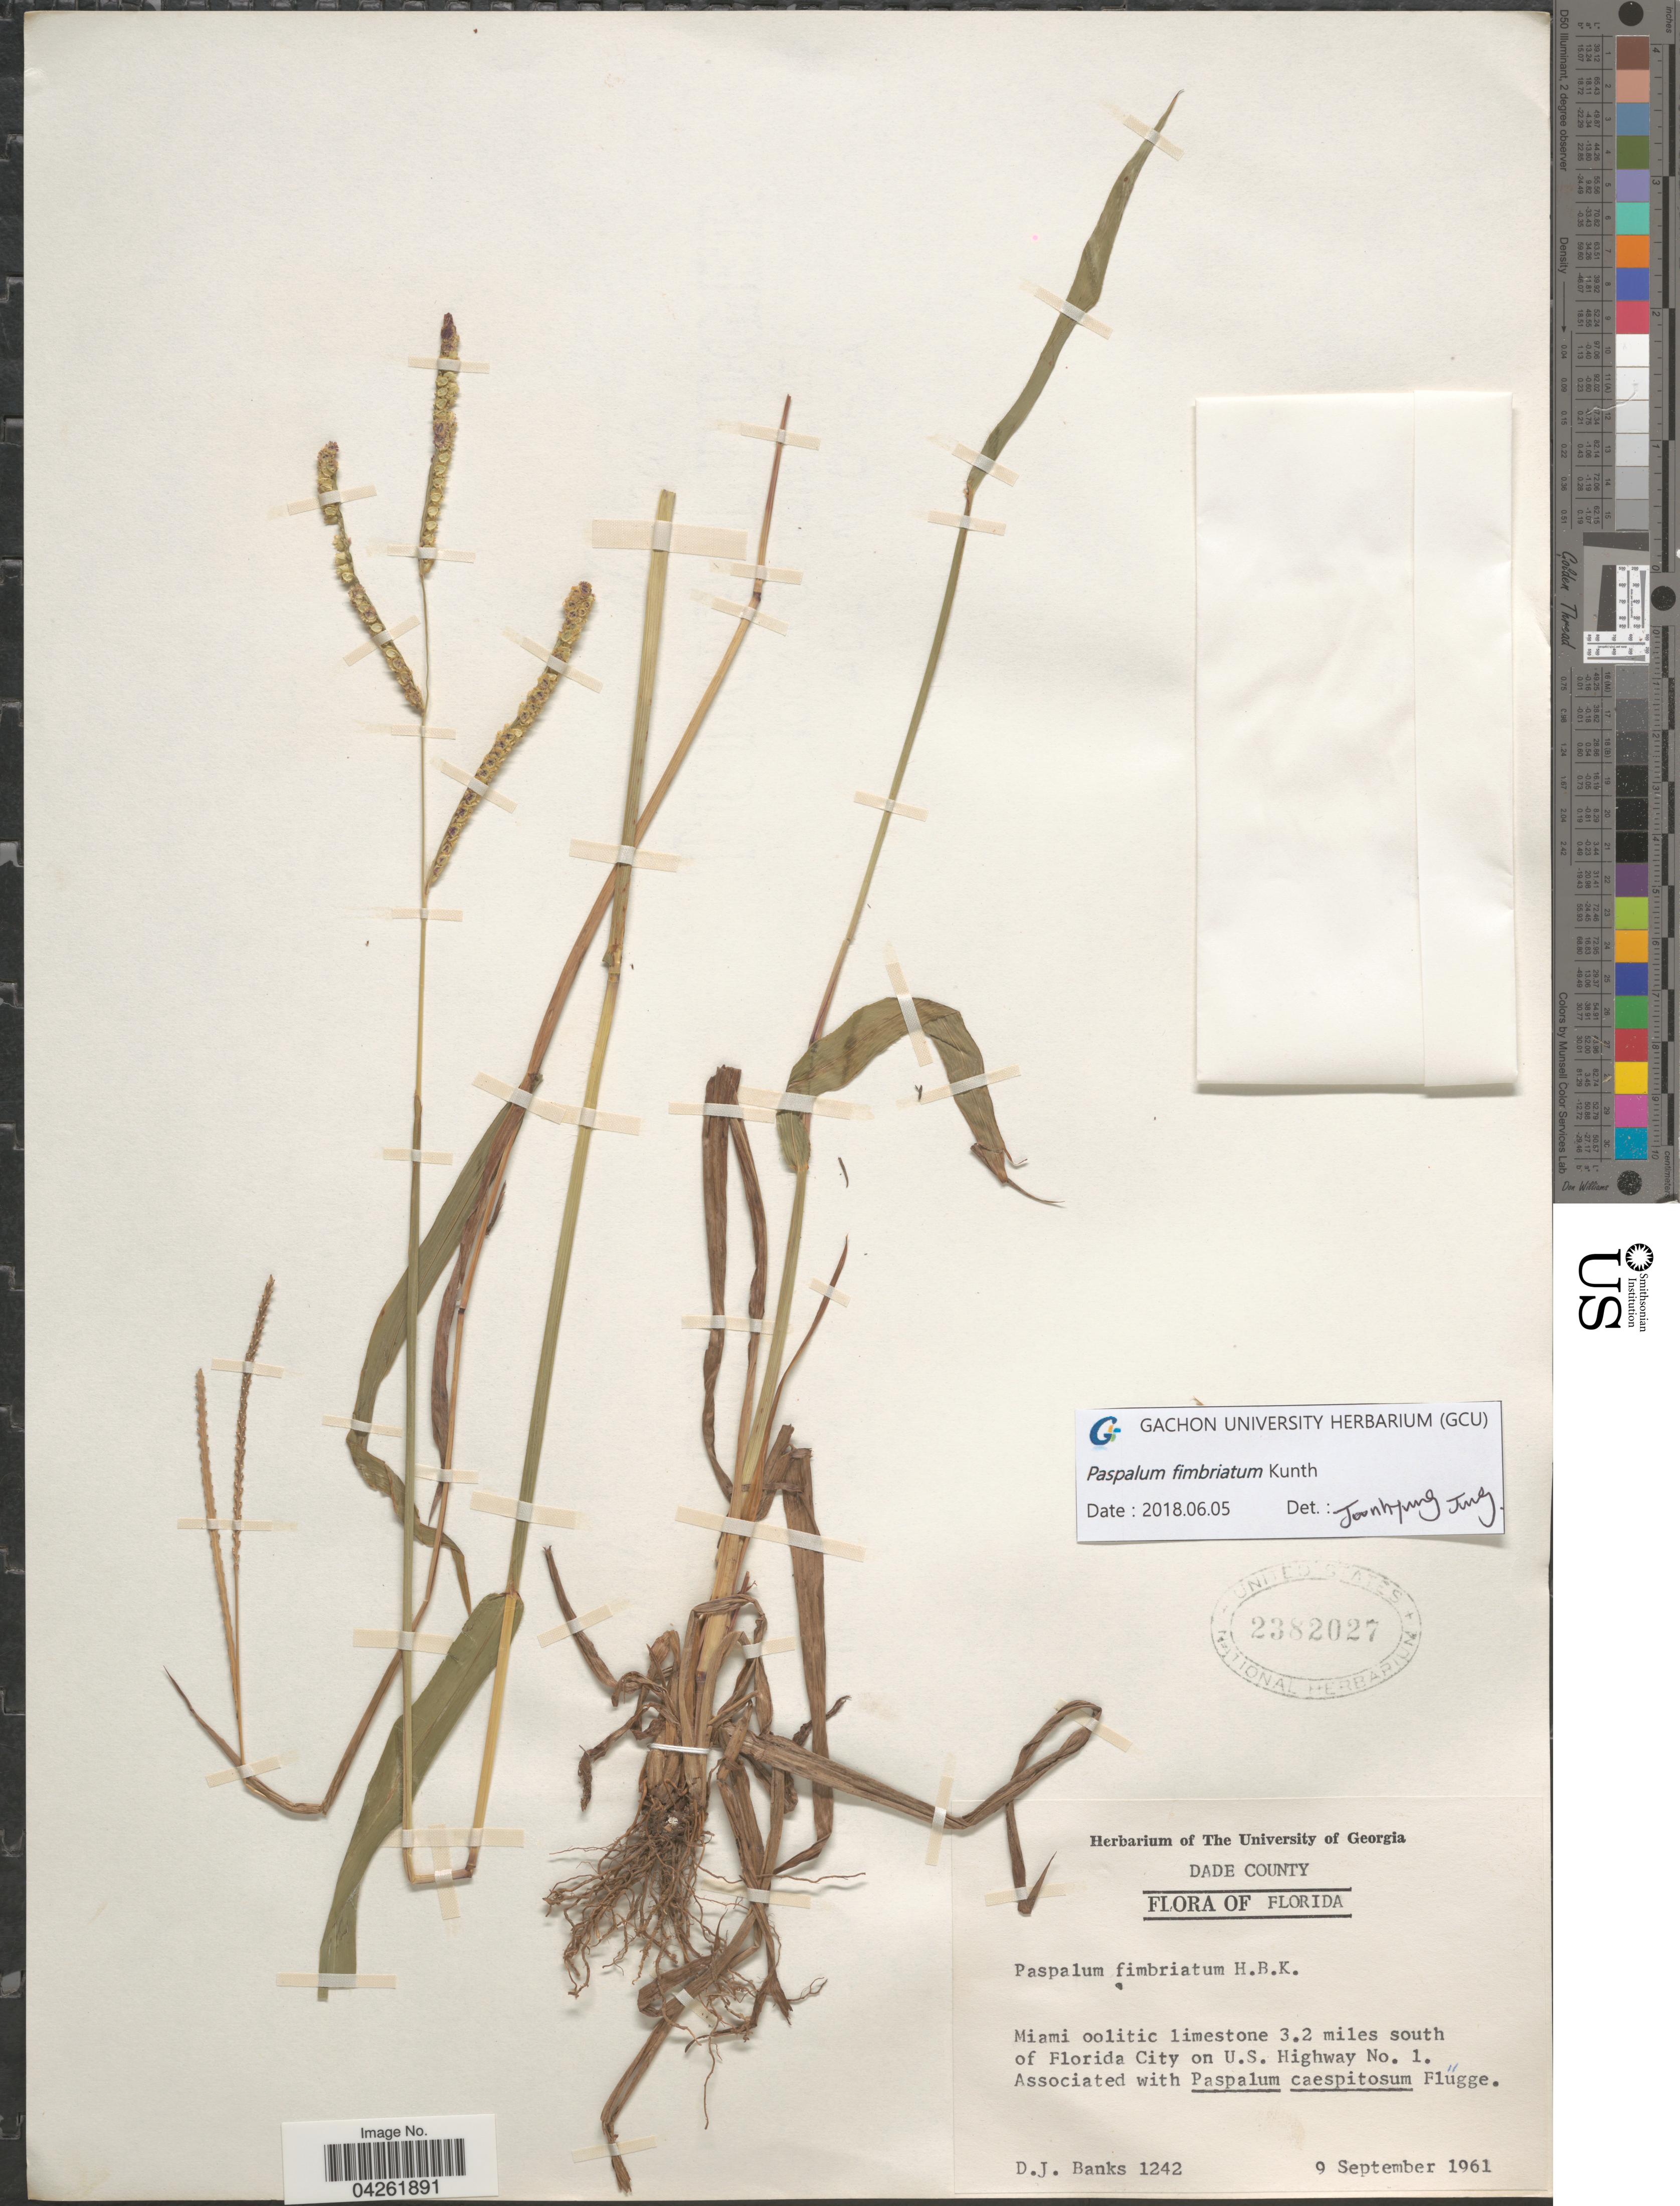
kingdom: Plantae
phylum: Tracheophyta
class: Liliopsida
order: Poales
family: Poaceae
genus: Paspalum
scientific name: Paspalum fimbriatum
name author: Kunth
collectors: D. J. Banks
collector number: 1242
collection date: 1961-09-09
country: United States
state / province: Florida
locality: Dade County. Miami oolitic limestone 3.2 miles south of Florida City on U.S. Highway No. 1.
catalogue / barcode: US 2382027